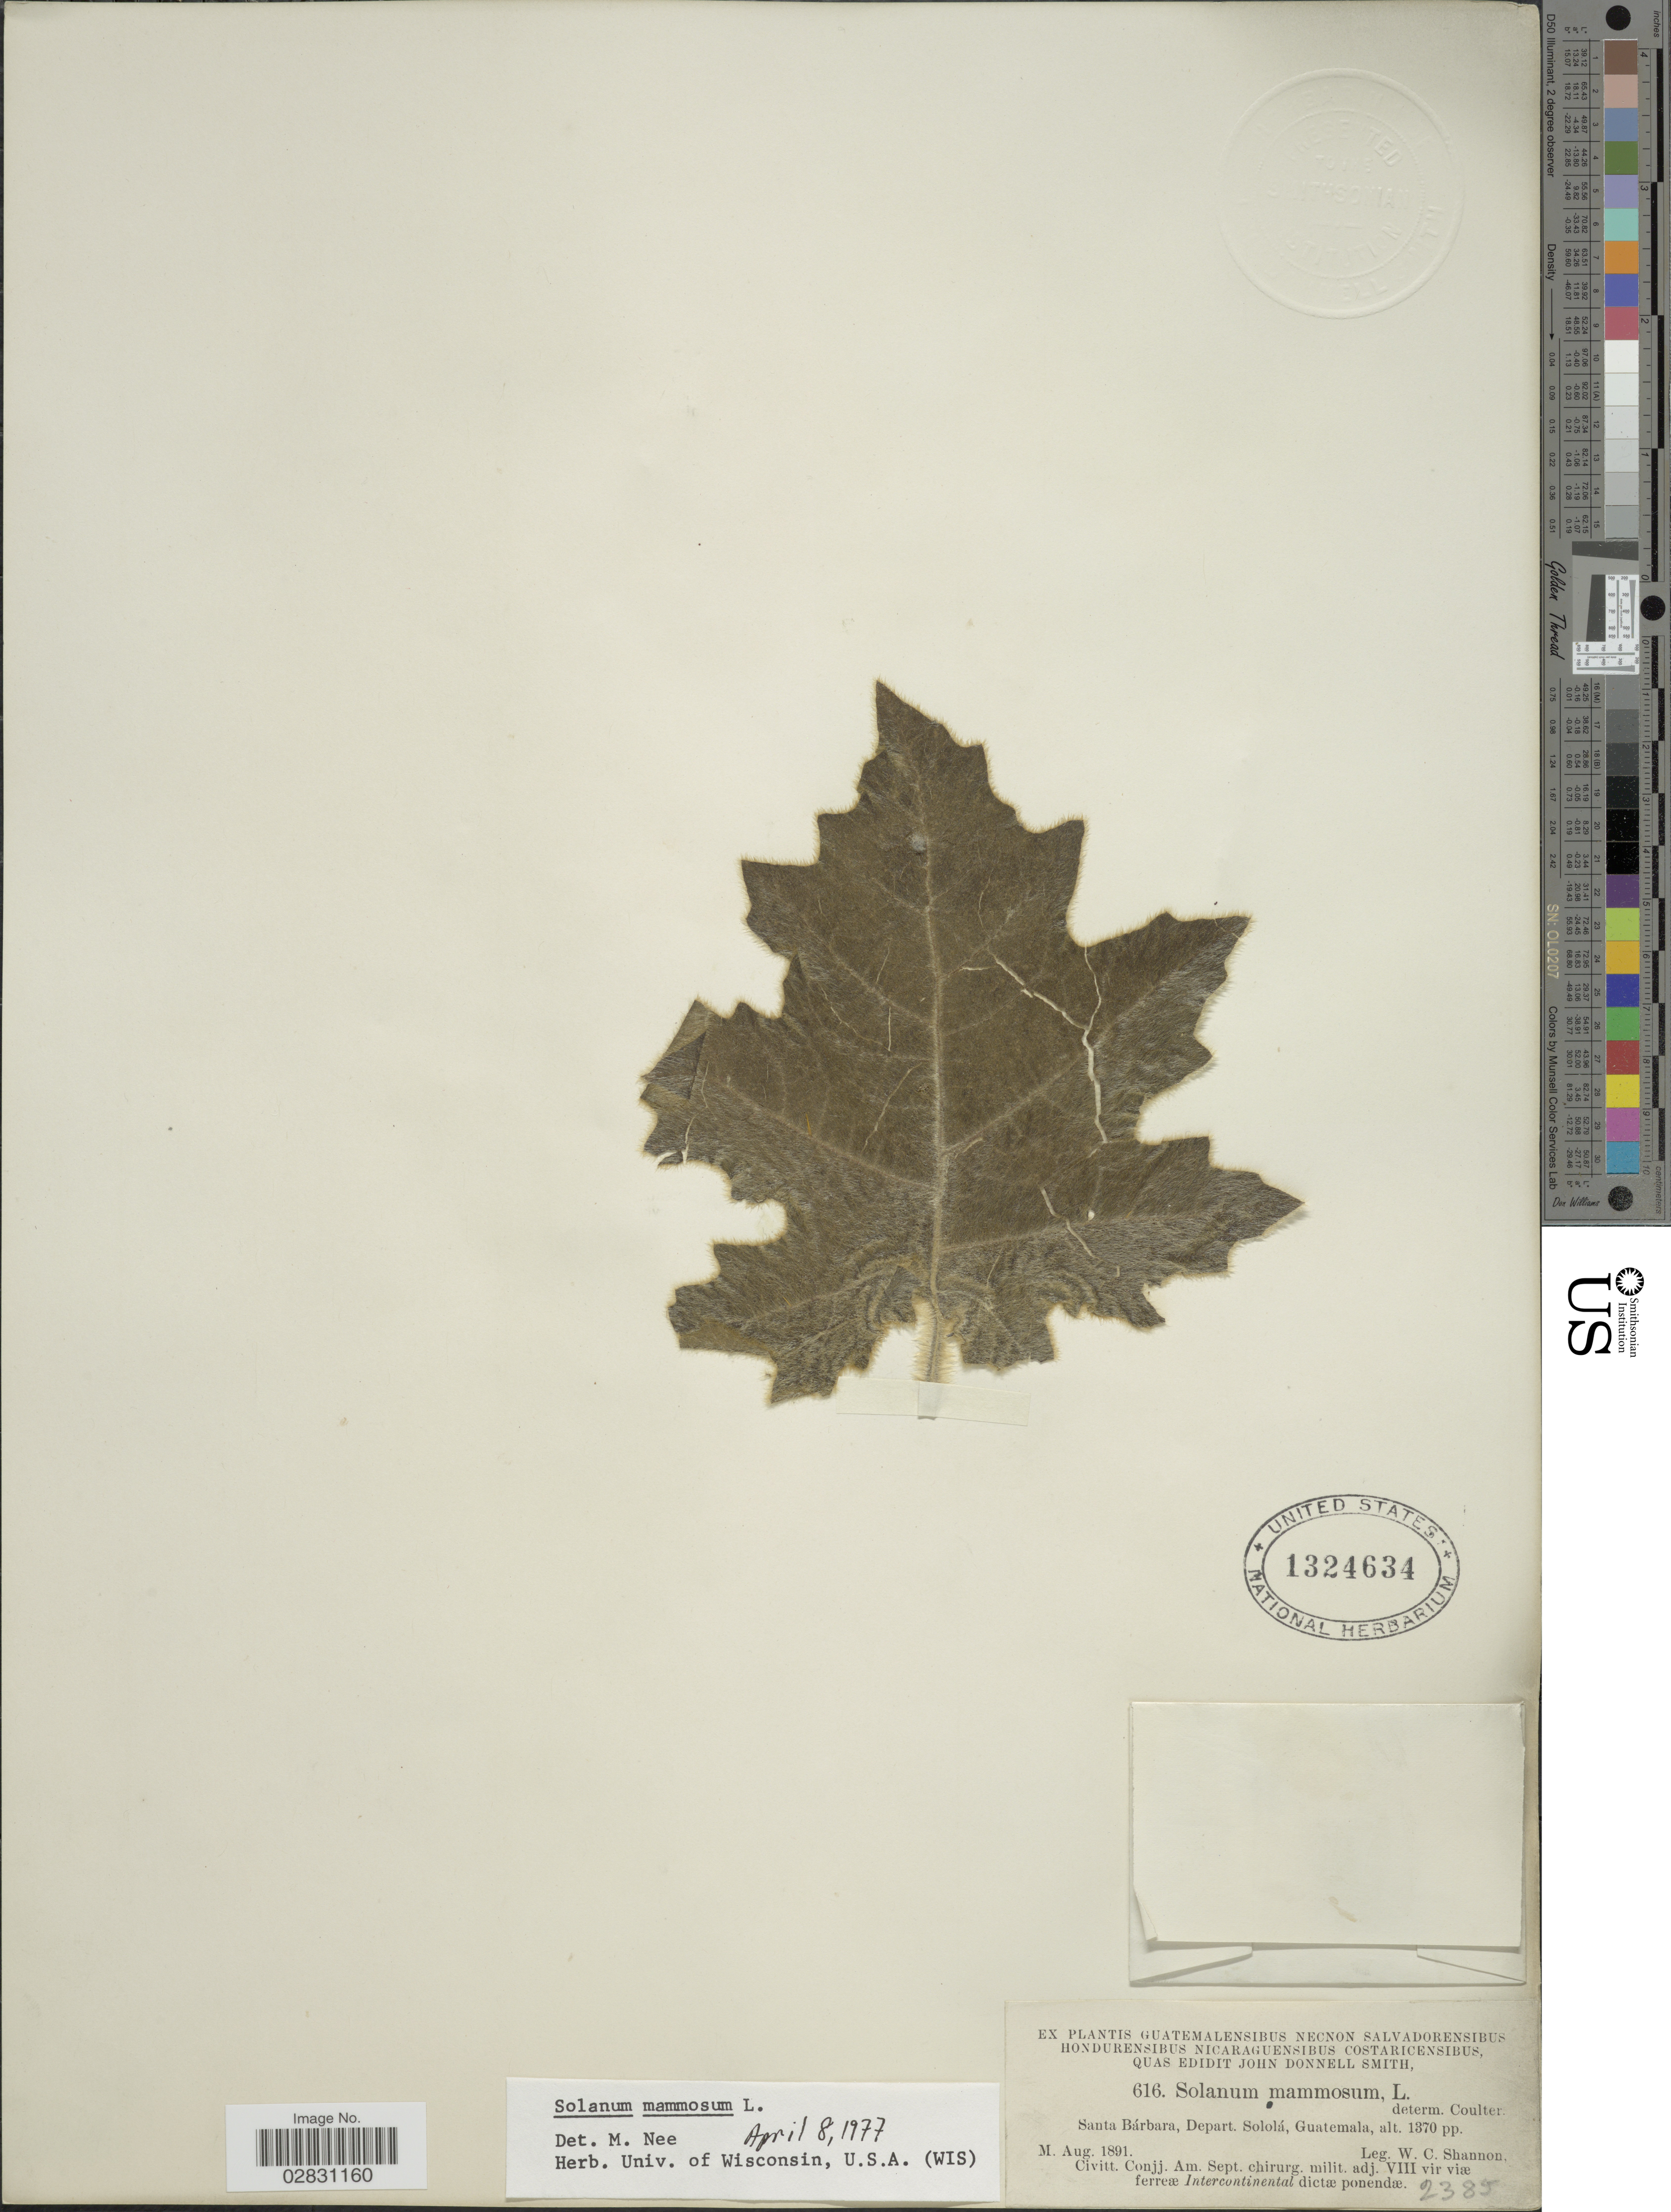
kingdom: Plantae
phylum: Tracheophyta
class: Magnoliopsida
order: Solanales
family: Solanaceae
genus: Solanum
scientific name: Solanum mammosum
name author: L.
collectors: W. C. Shannon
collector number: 616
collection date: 1891-08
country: Guatemala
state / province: Sololá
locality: Santa Bárbara, Depart. Sololá.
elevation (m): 418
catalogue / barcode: US 1324634